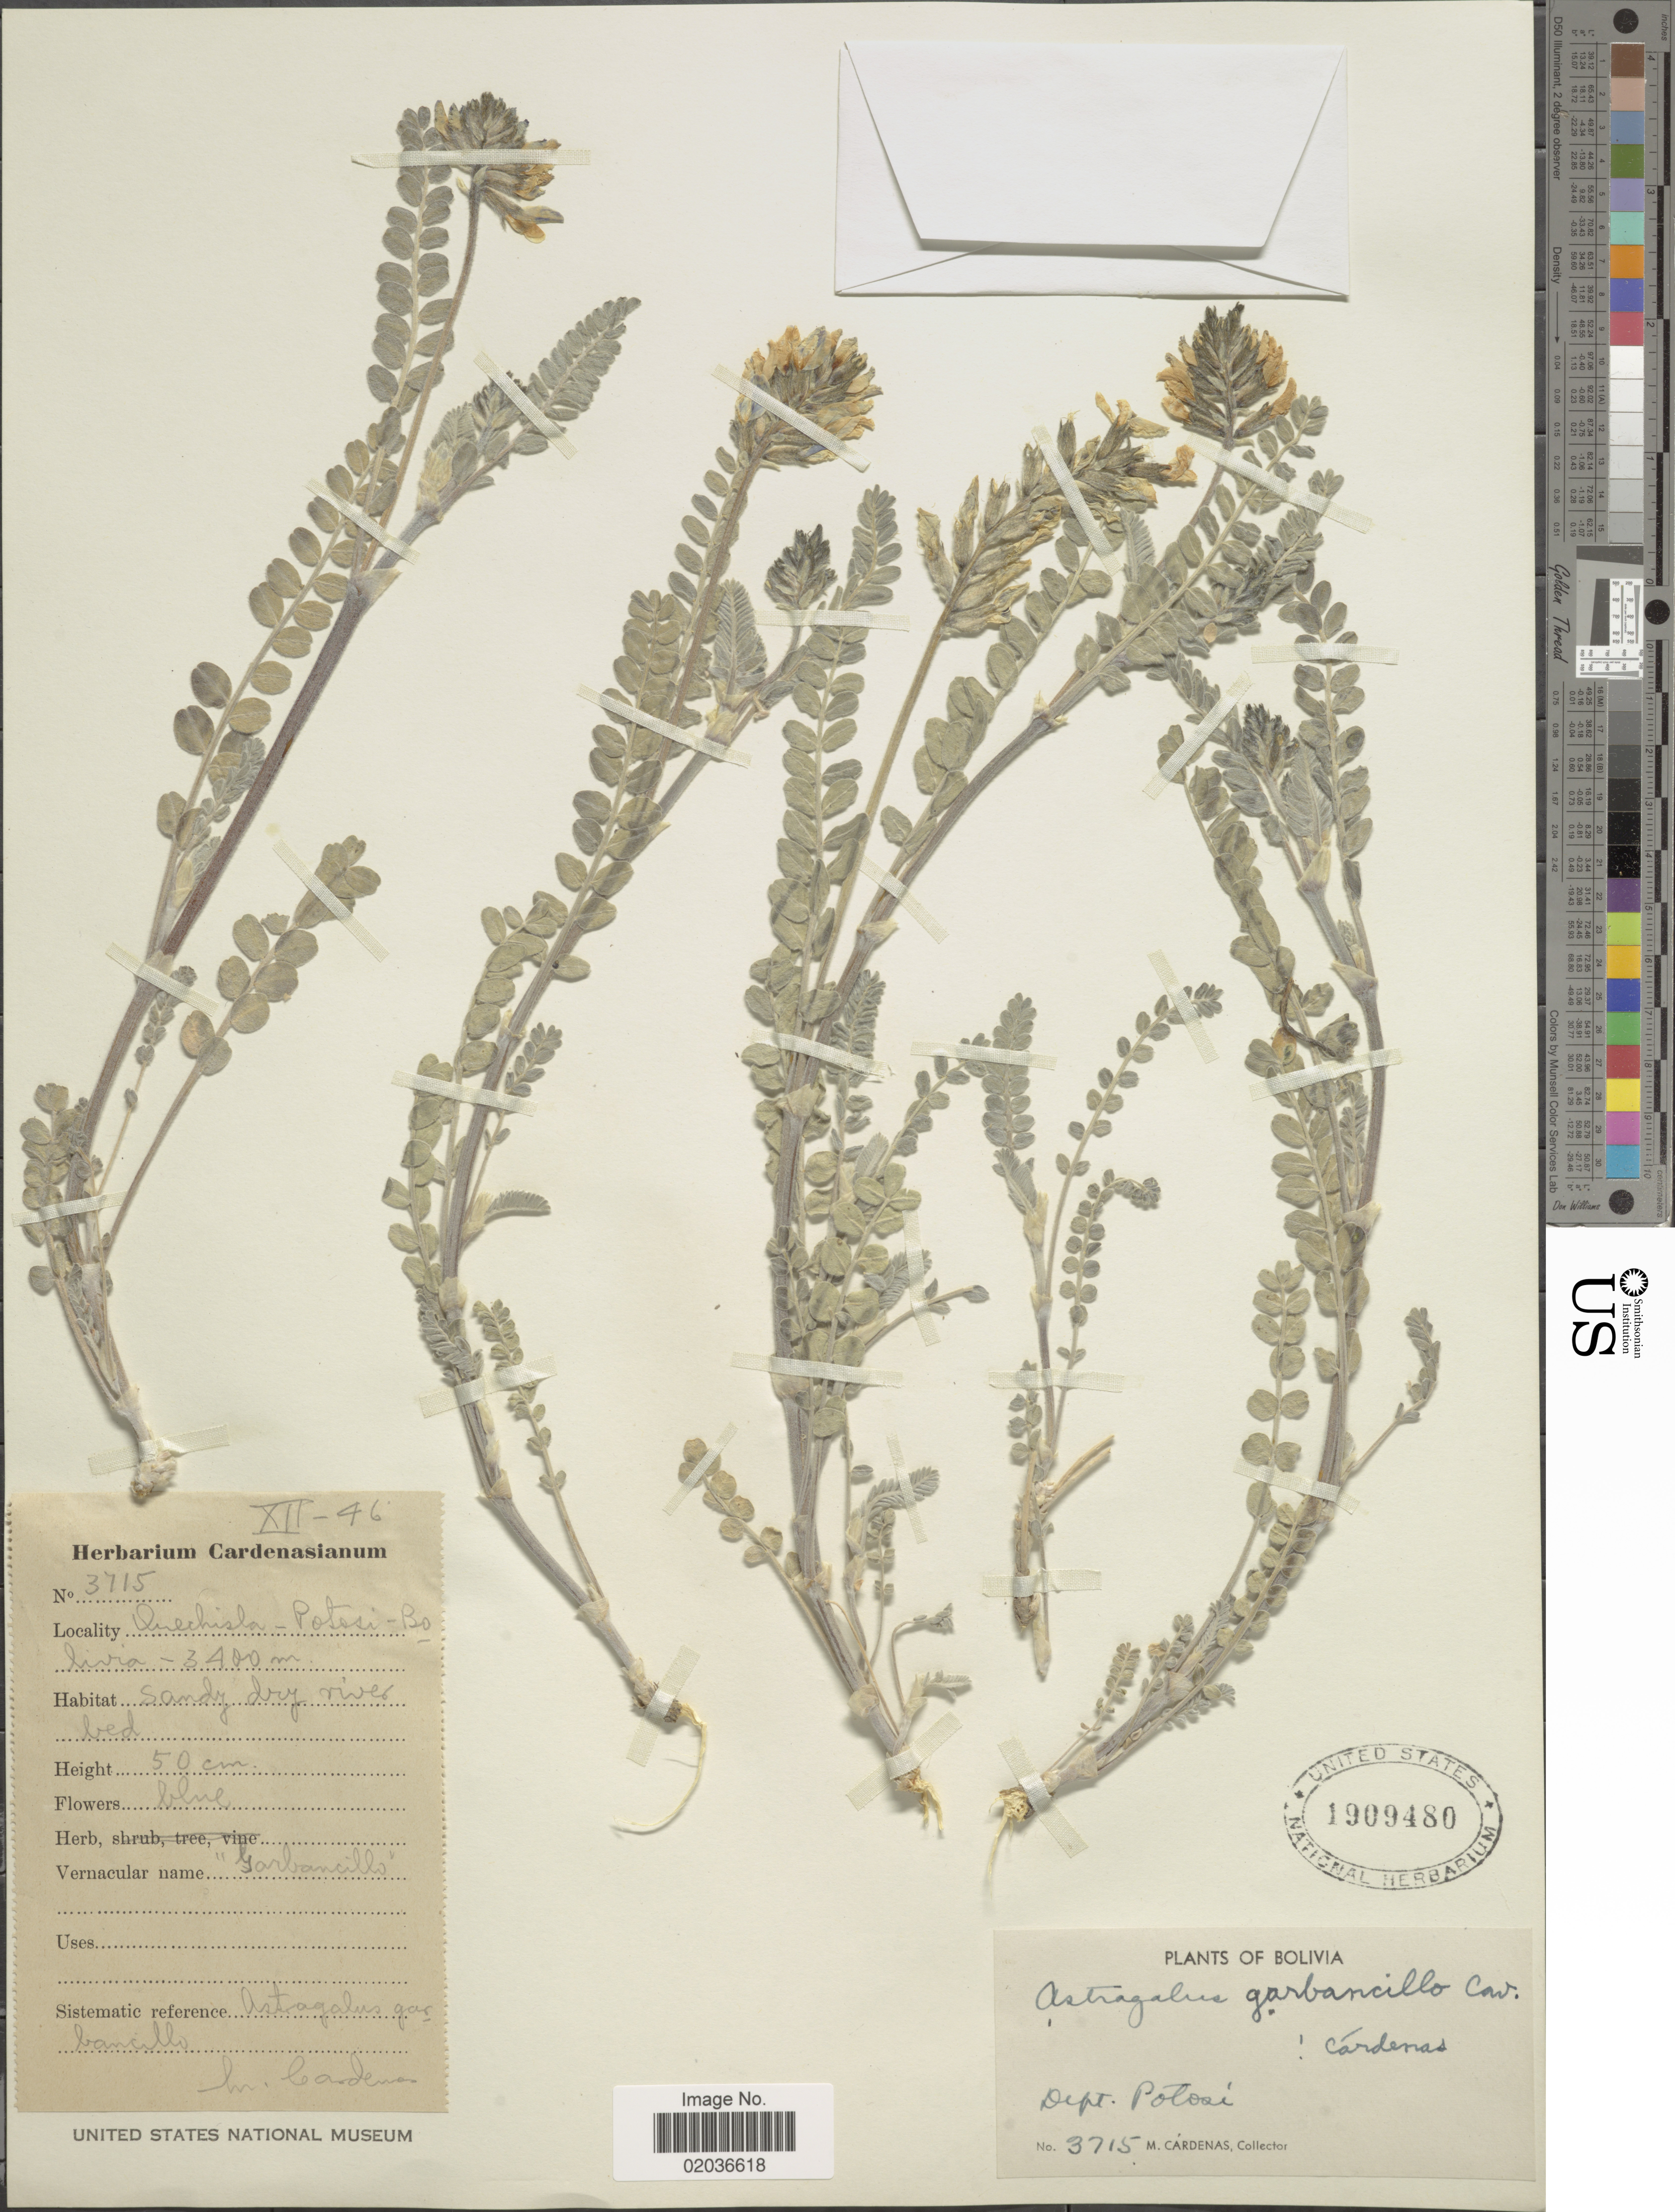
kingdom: Plantae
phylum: Tracheophyta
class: Magnoliopsida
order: Fabales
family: Fabaceae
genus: Astragalus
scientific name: Astragalus garbancillo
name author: Cav.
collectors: M. Cárdenas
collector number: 3715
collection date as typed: Transcribed d/m/y: /12/46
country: Bolivia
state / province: Potosi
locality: Quechisla - Potosi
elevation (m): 3400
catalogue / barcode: US 1909480